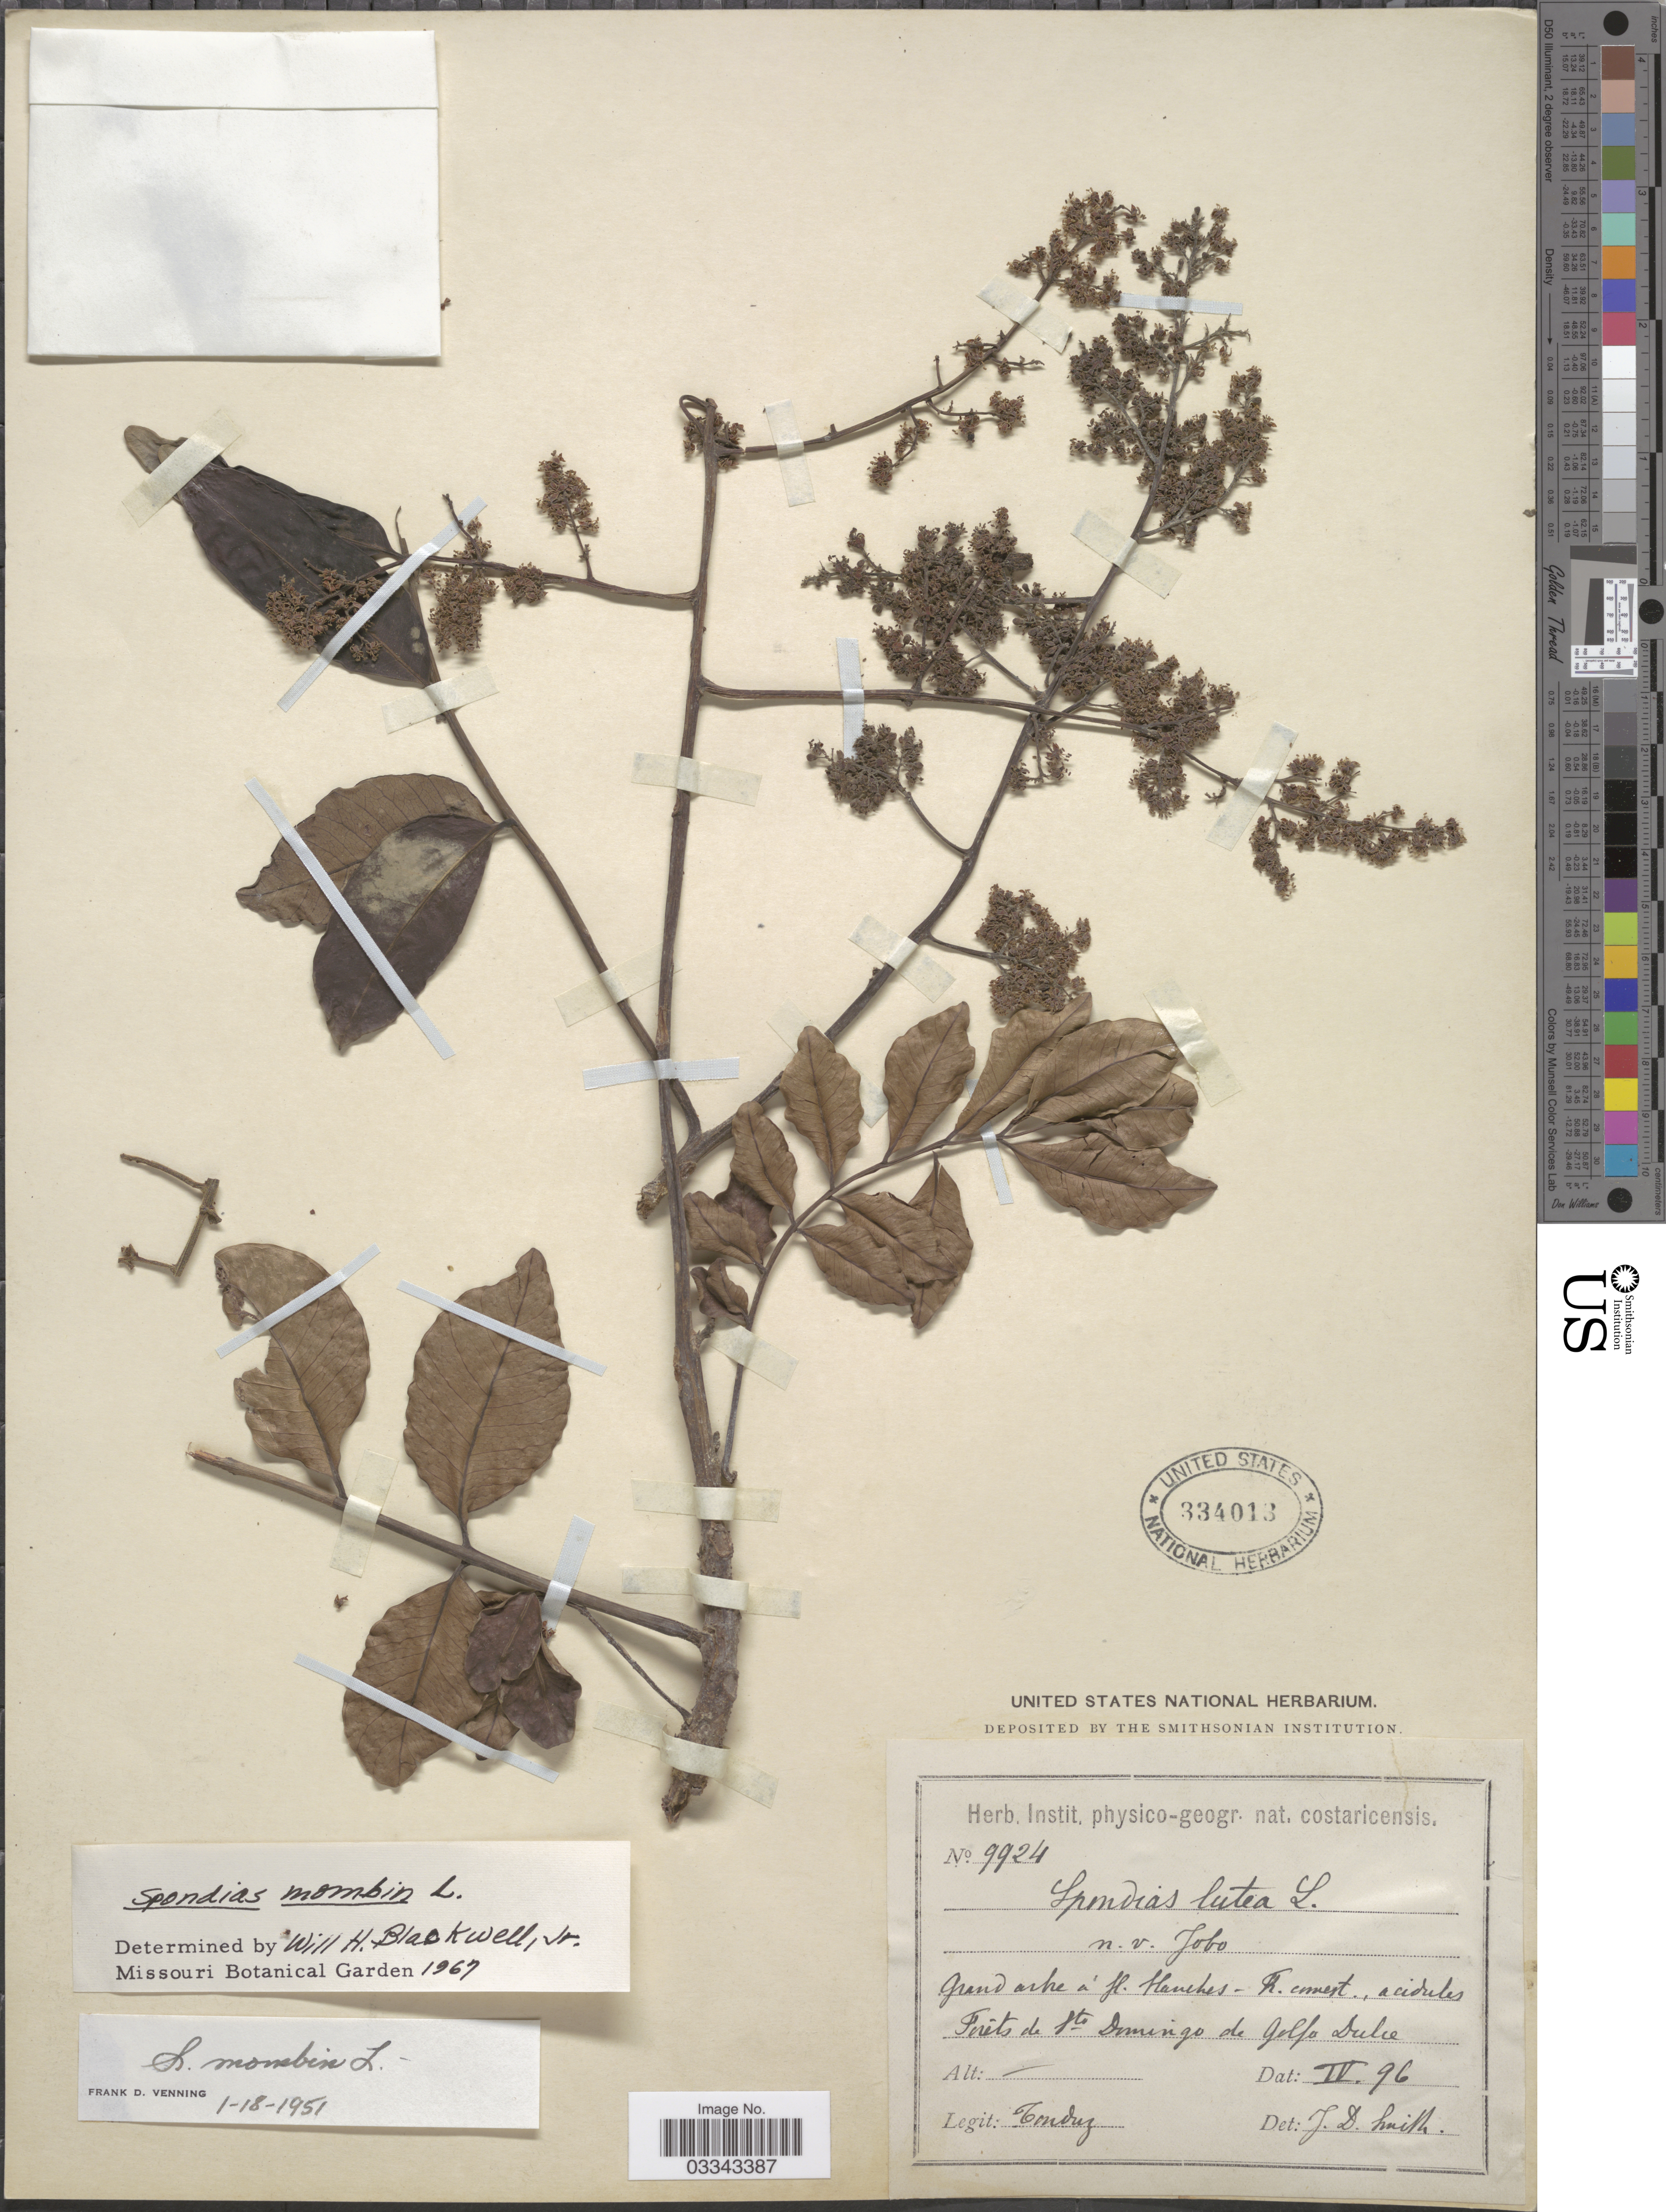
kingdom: Plantae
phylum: Tracheophyta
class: Magnoliopsida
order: Sapindales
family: Anacardiaceae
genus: Spondias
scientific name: Spondias mombin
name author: L.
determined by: Mitchell, John D.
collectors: Tonduz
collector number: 9924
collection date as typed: Transcribed d/m/y: /4/96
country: Costa Rica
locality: Forêts de Sto Domingo de Golfo Dulce.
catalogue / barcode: US 334013